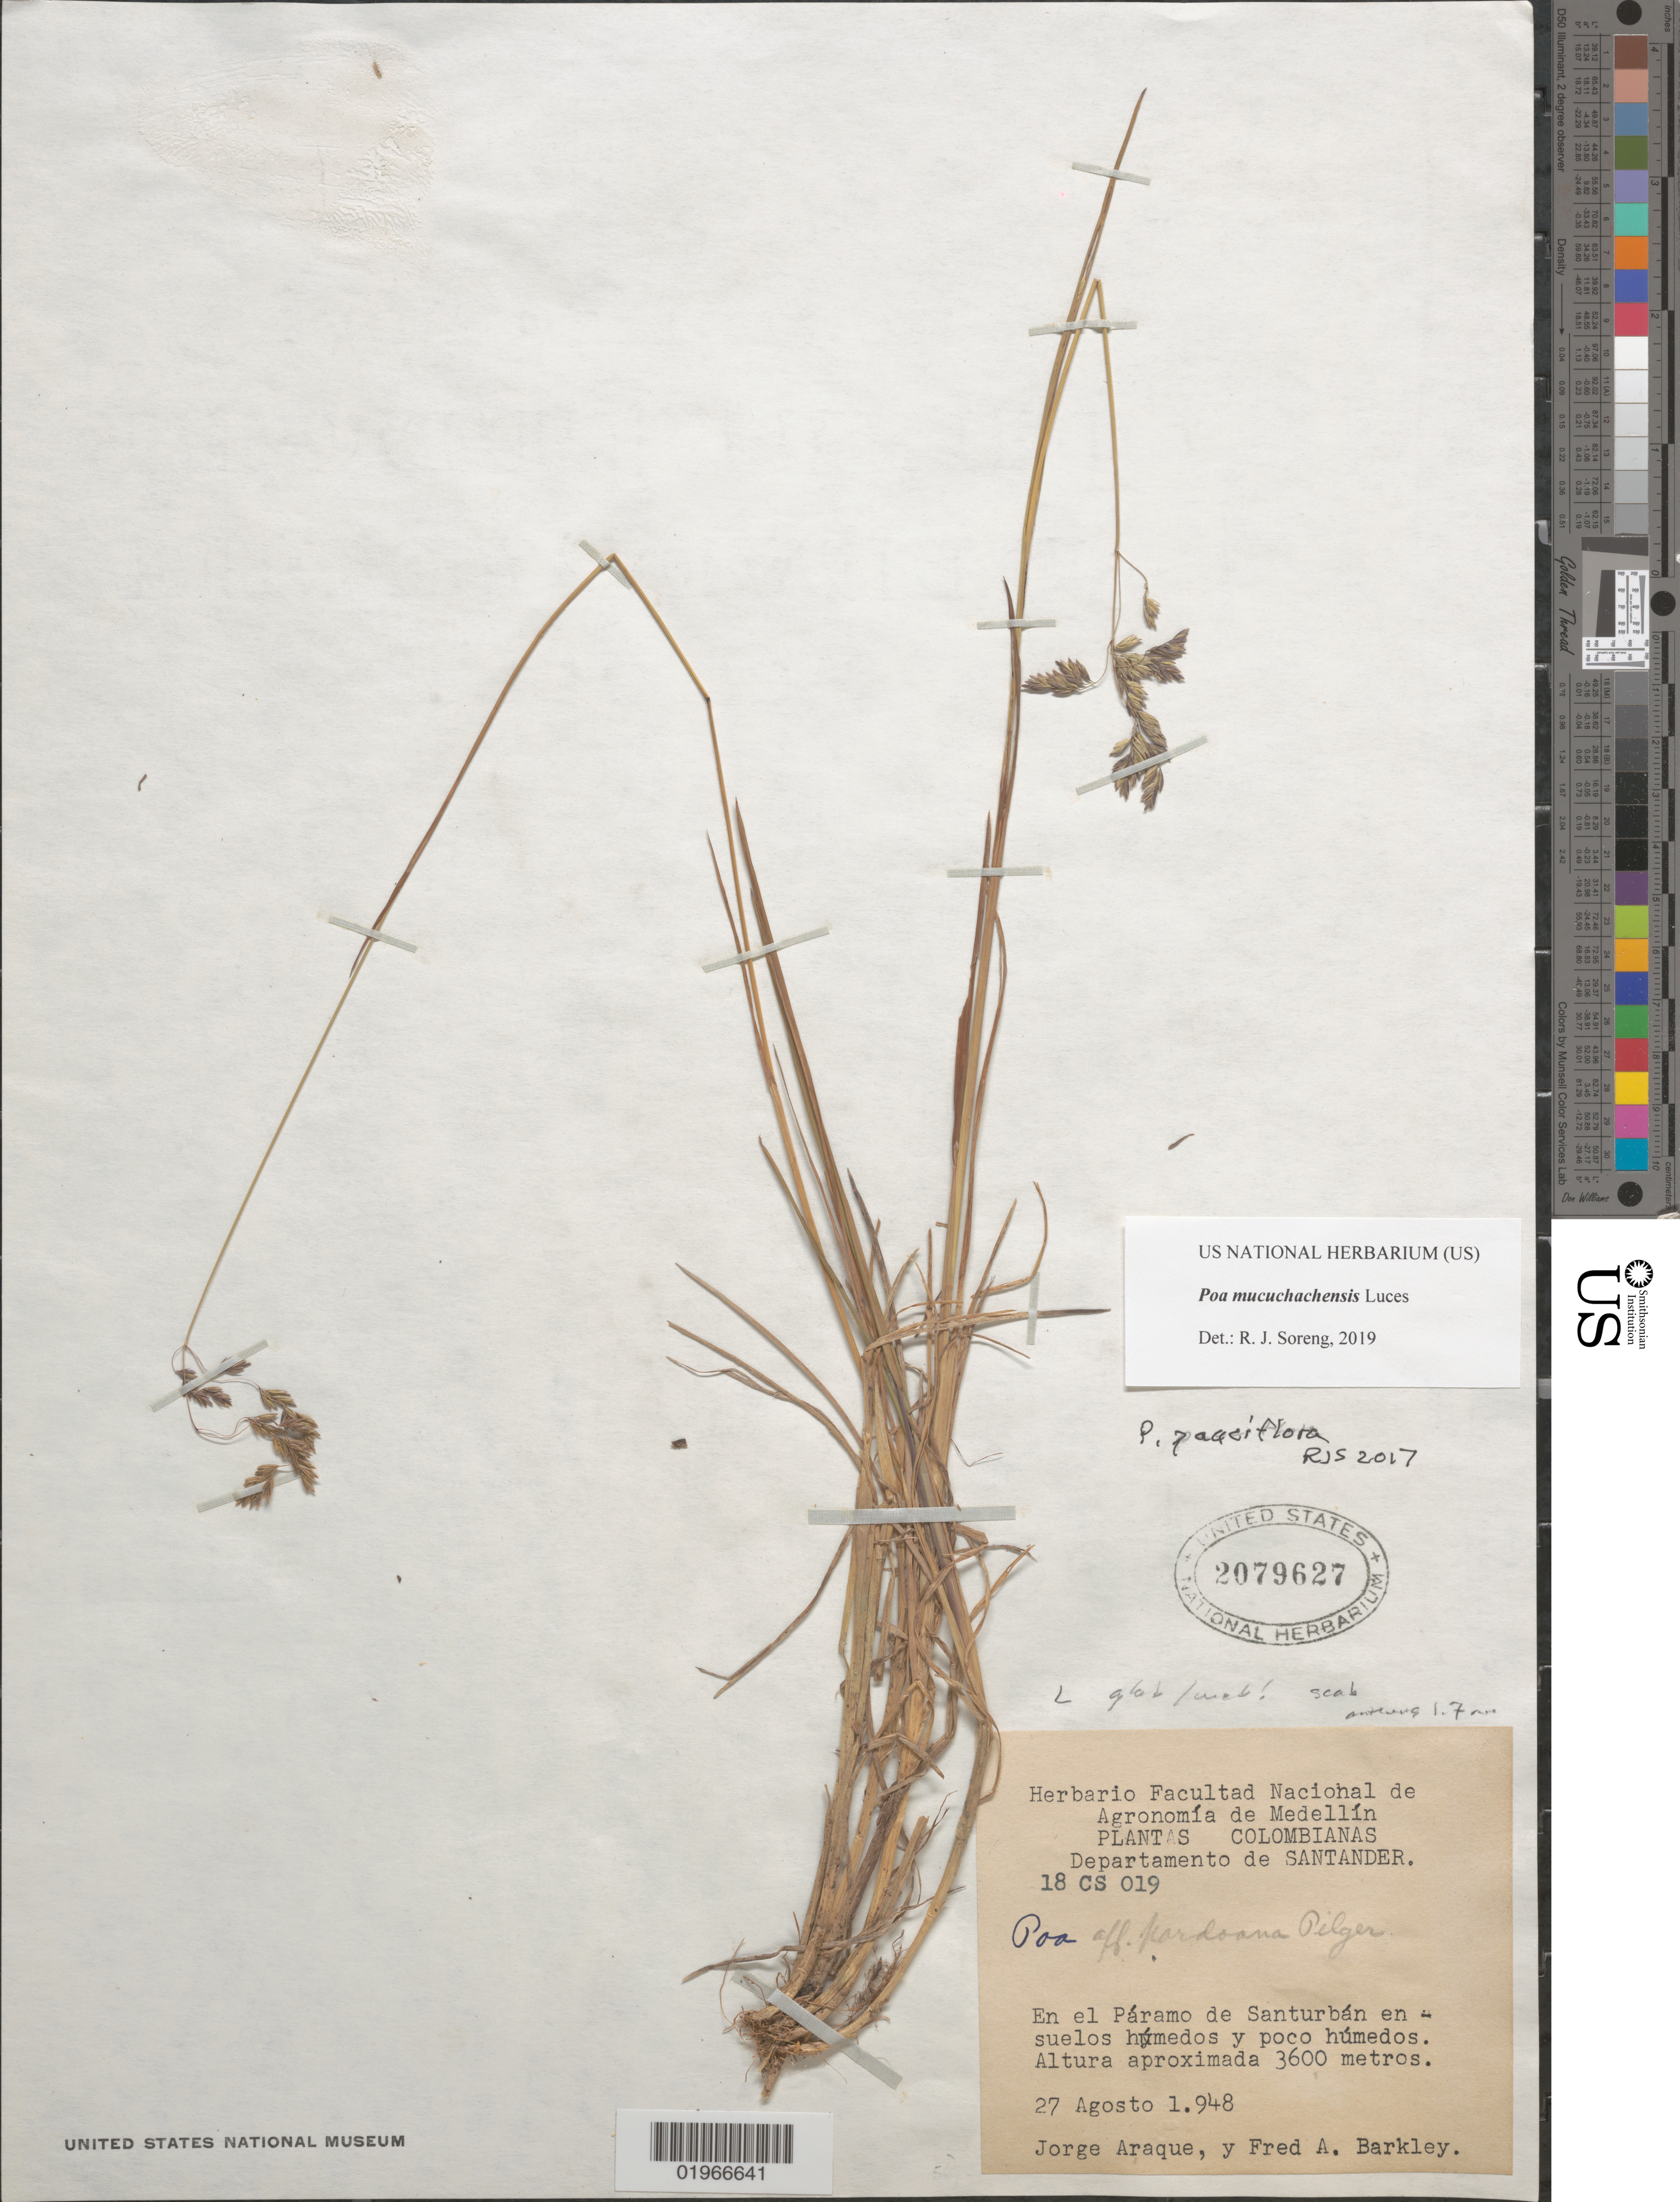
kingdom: Plantae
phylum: Tracheophyta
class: Liliopsida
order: Poales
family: Poaceae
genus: Poa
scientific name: Poa mucuchachensis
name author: Luces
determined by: Soreng, Robert J., Research Associate (BOT), Smithsonian Institution - National Museum of Natural History (UNITED STATES)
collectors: J. Araque & F. A. Barkley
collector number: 18 CS 019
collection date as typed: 27 Agosto 1.948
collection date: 1948-08-27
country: Colombia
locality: En el Paramo de Santurban.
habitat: Paramo, en suelos humedos y pocos humedos.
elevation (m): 3600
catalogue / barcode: US 2079627